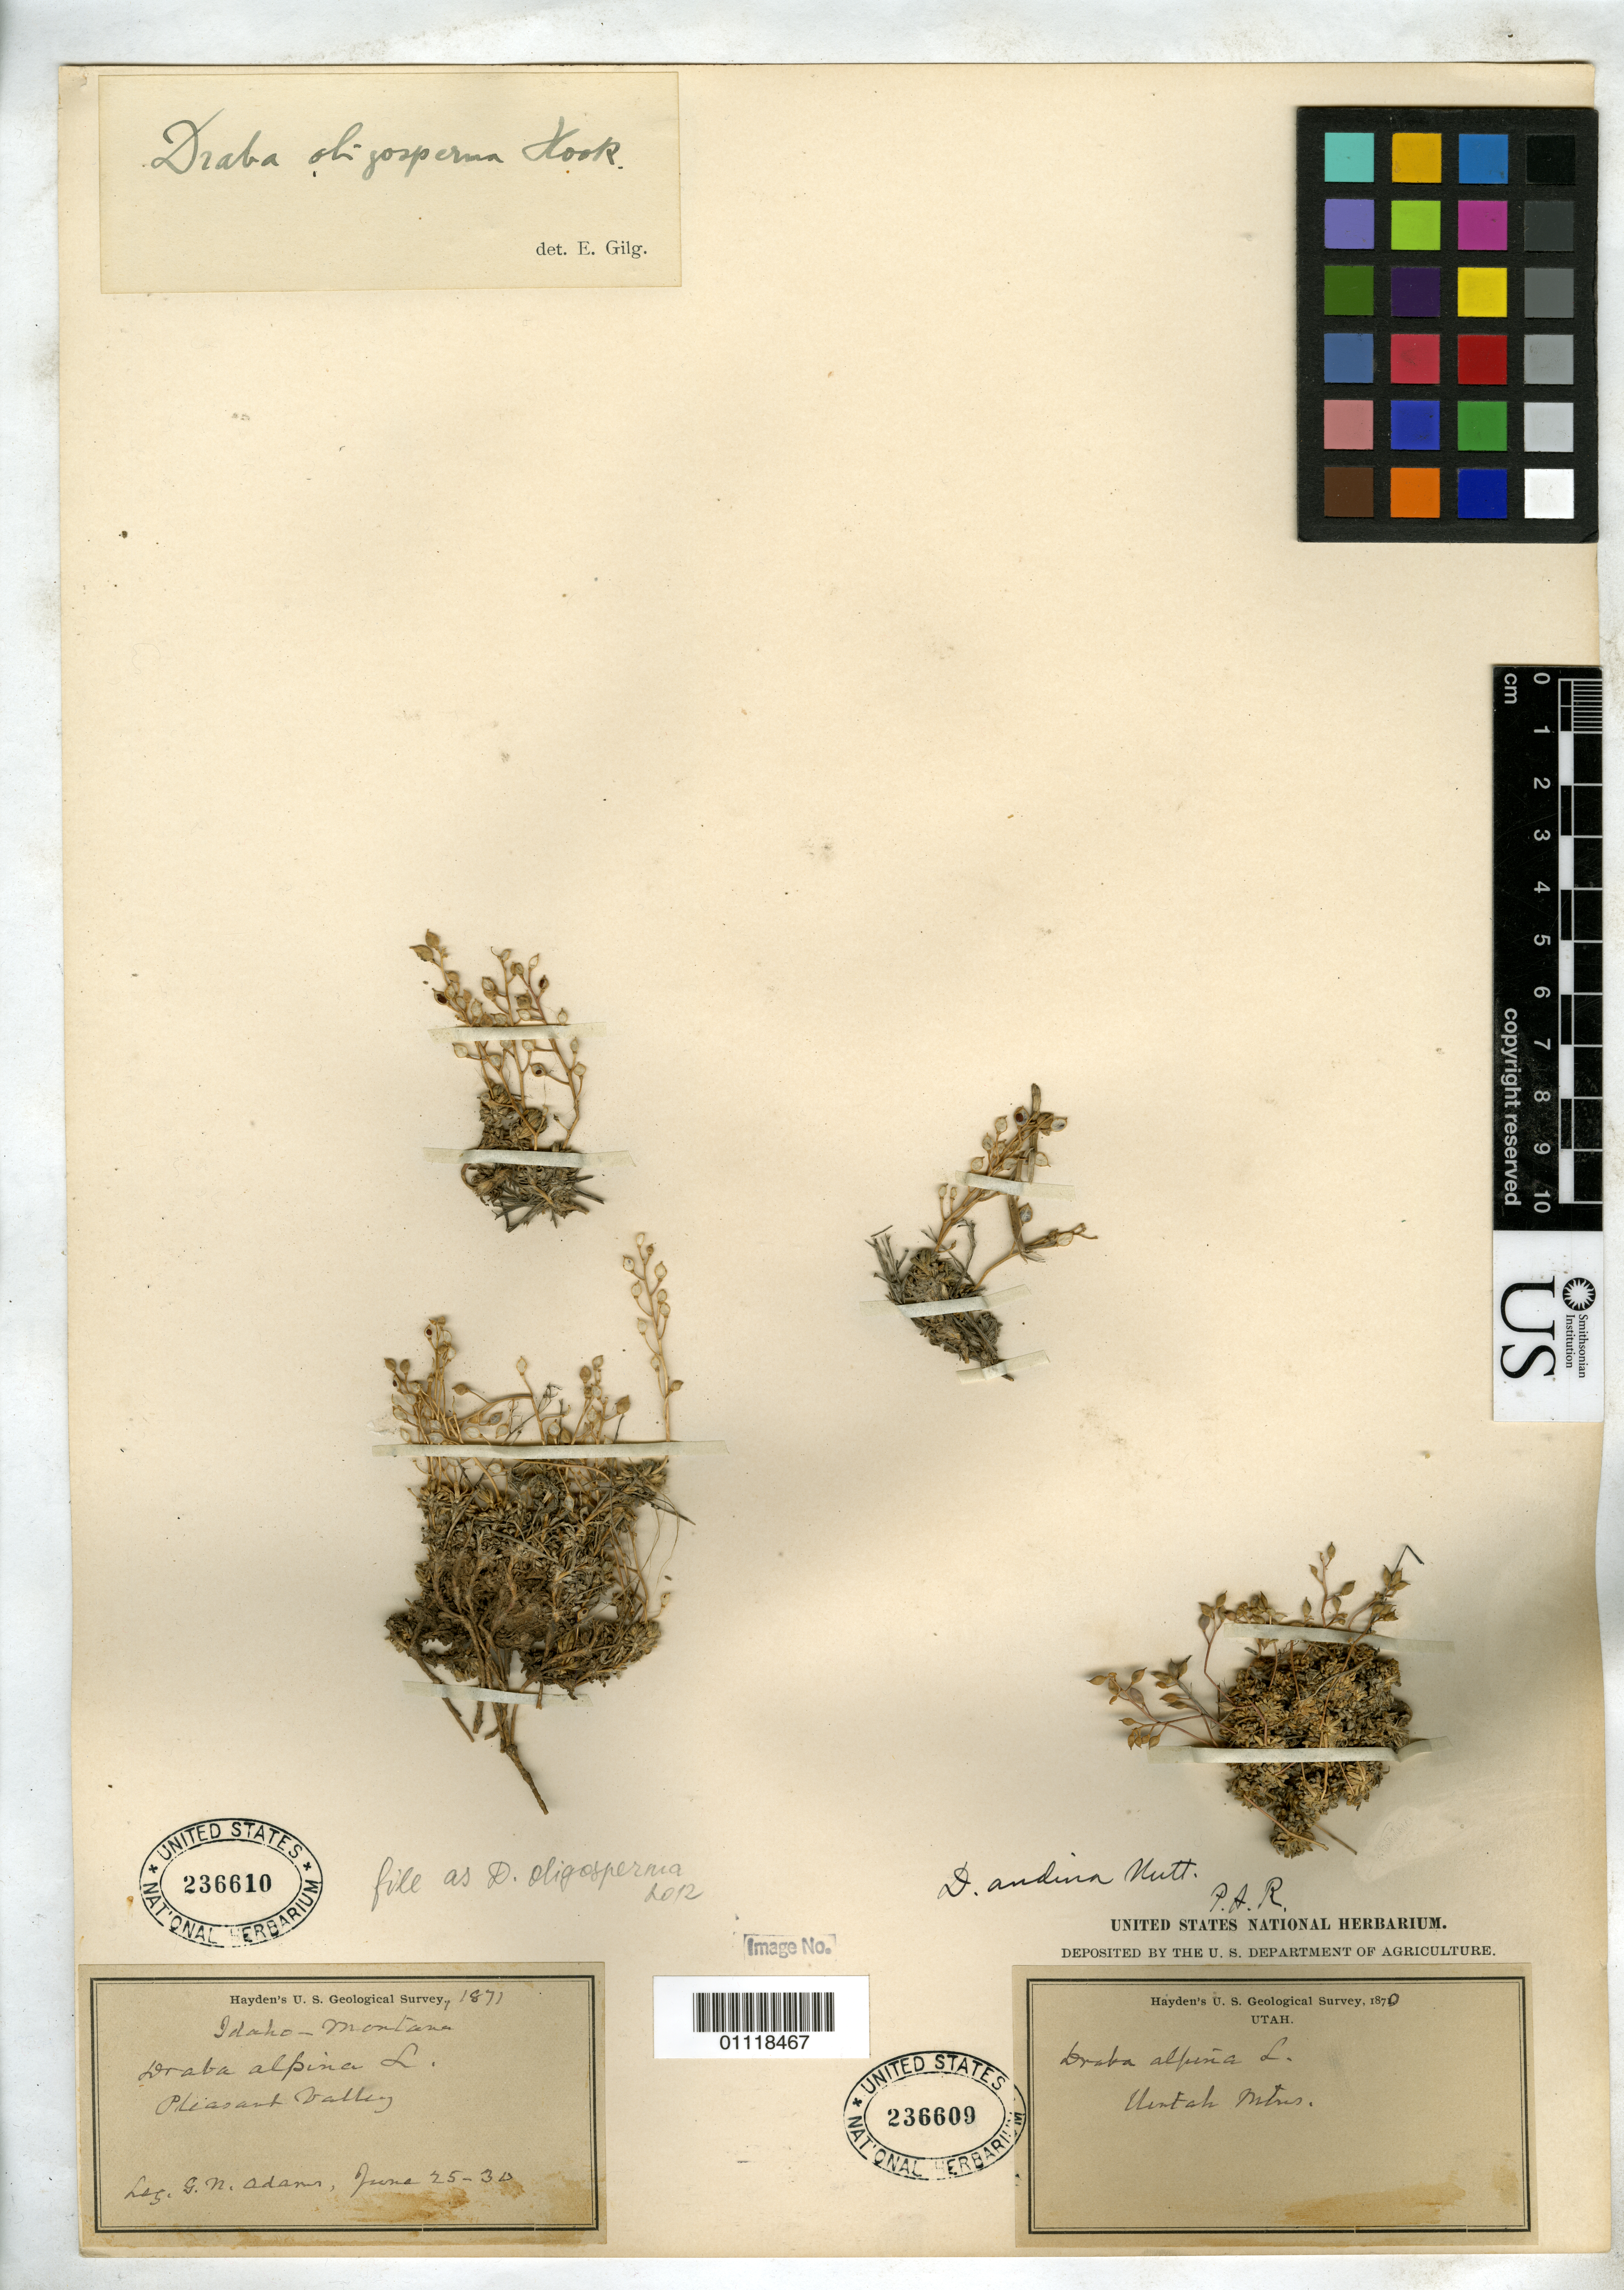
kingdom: Plantae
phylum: Tracheophyta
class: Magnoliopsida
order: Brassicales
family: Brassicaceae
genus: Draba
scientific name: Draba oligosperma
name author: Hook.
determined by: Gilg, --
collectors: G. Adams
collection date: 1871-06-25/1871-06-30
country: United States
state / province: Idaho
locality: Pleasant Valley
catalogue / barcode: US 236610